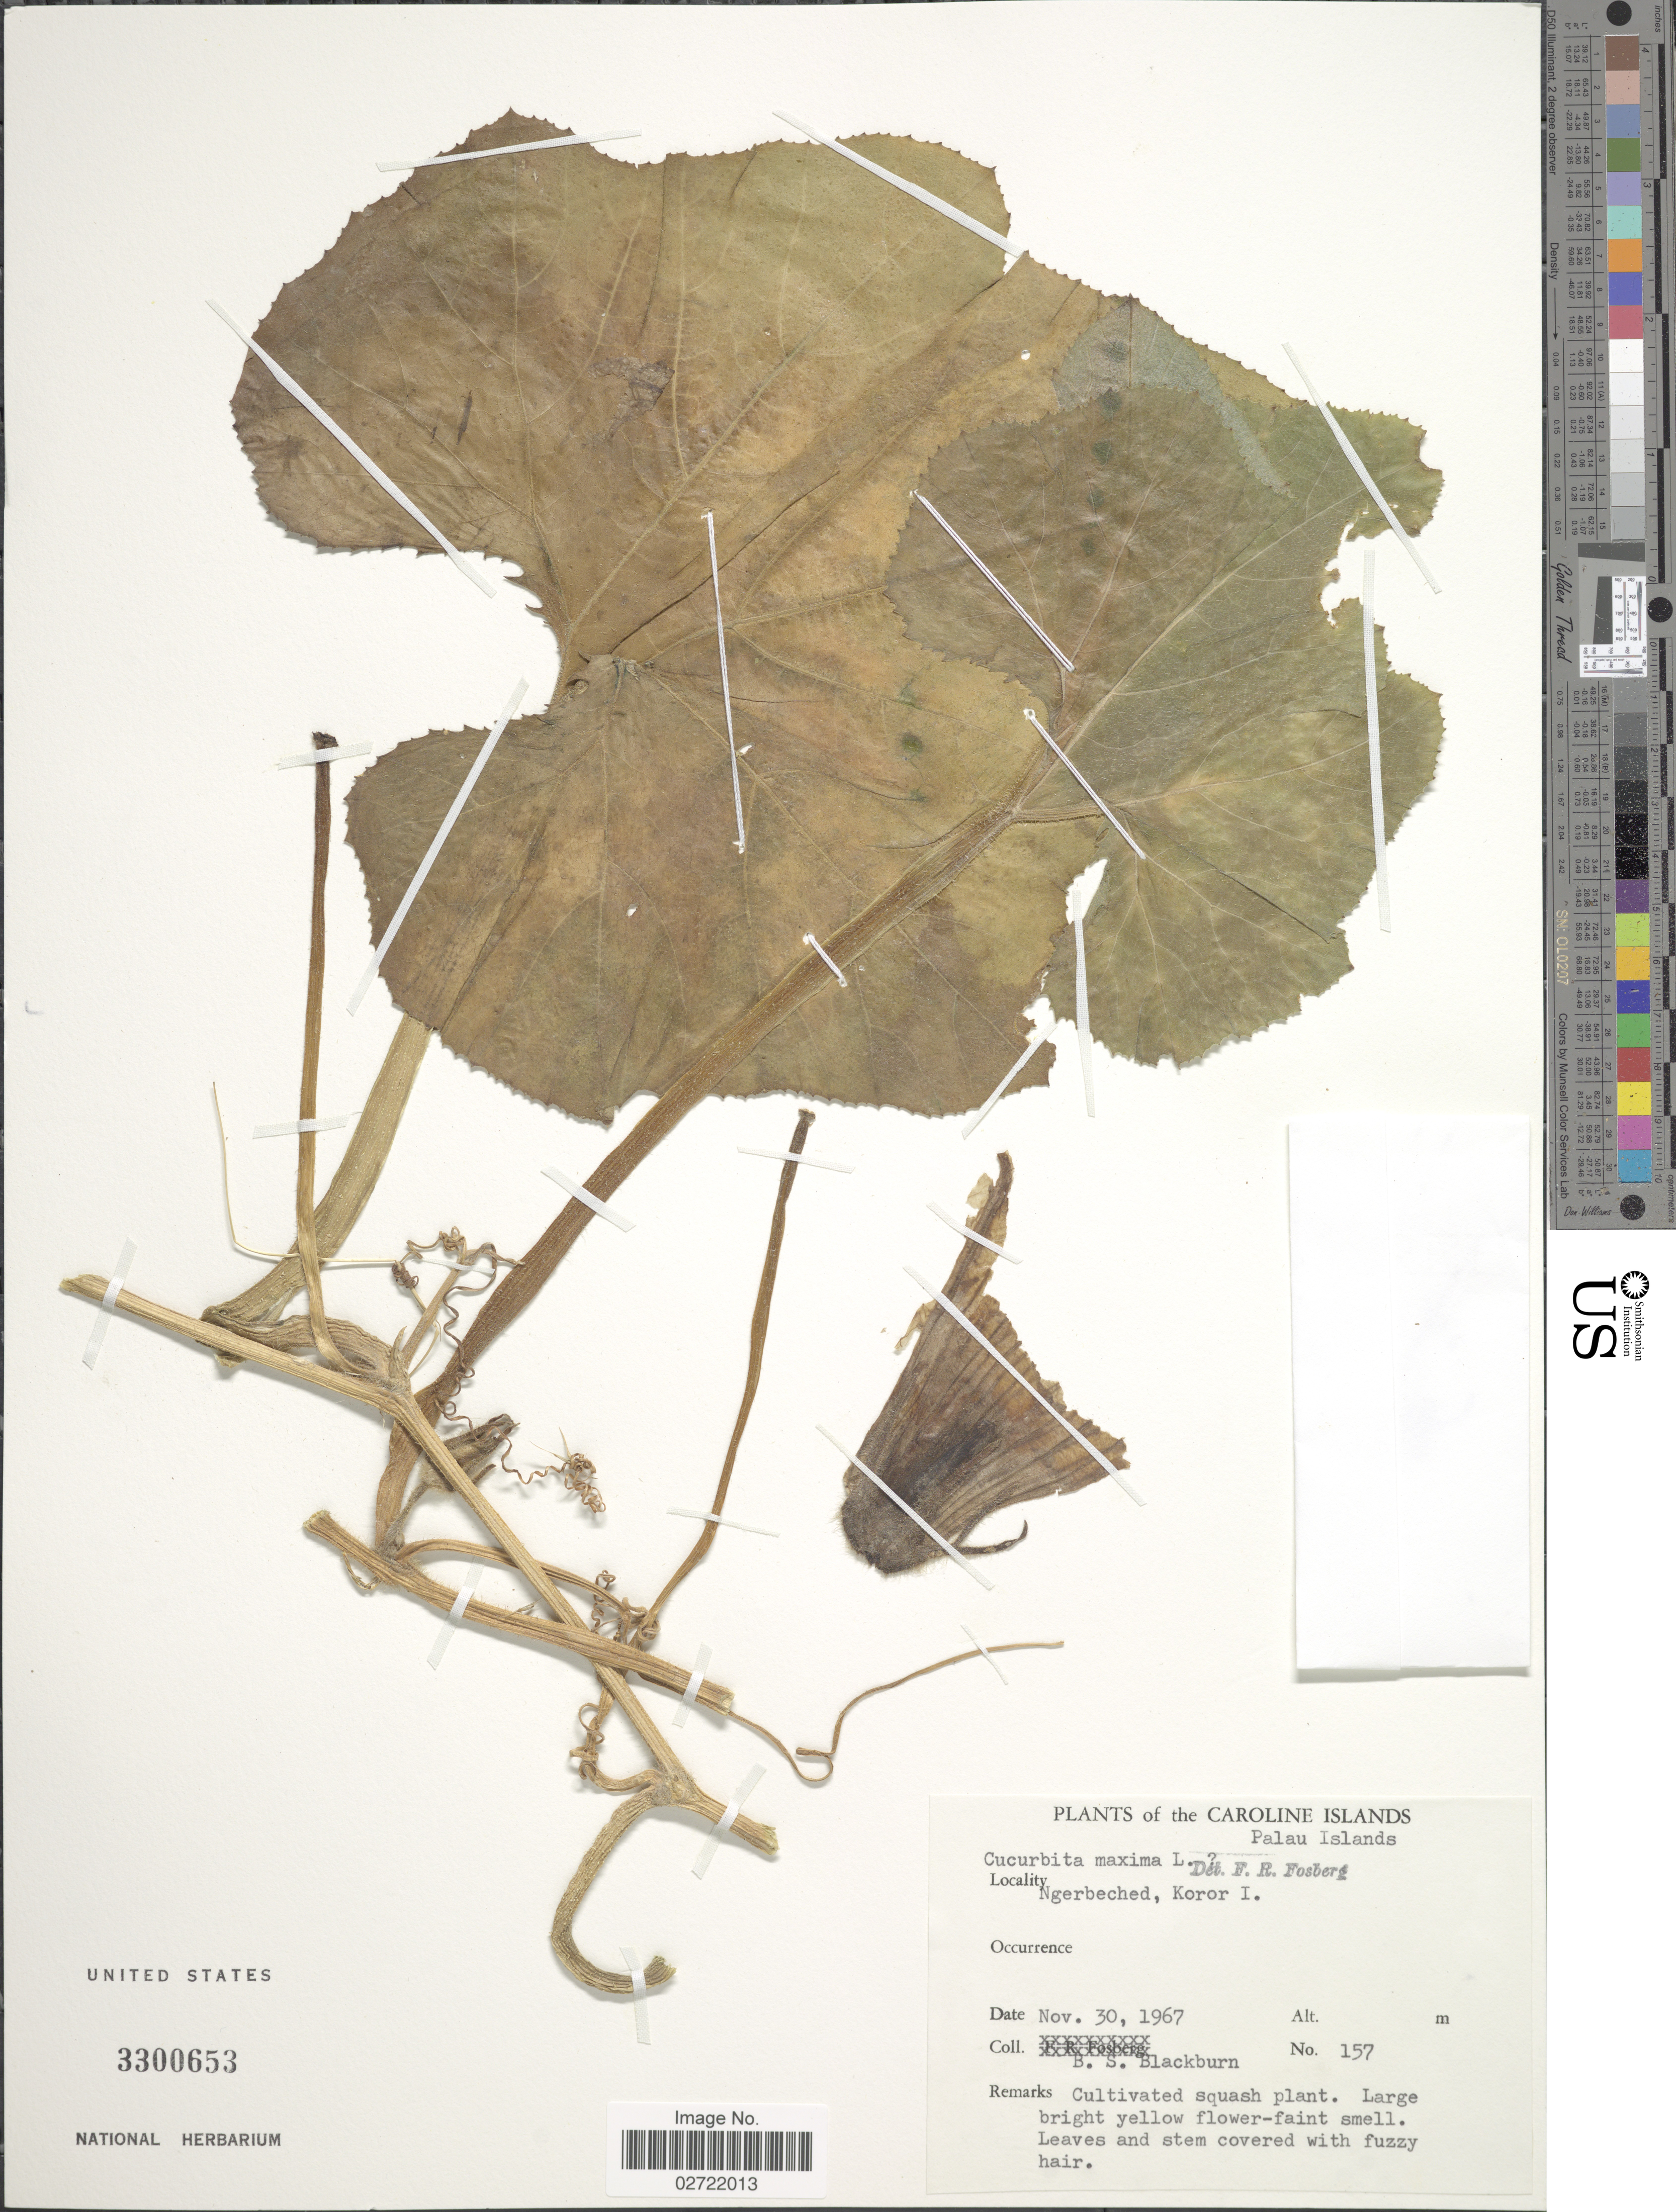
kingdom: Plantae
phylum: Tracheophyta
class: Magnoliopsida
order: Cucurbitales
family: Cucurbitaceae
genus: Cucurbita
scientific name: Cucurbita maxima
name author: Duchesne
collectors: B. S. Blackburn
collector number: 157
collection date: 1967-11-30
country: Palau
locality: The Caroline Islands, Palau Islands, Ngerbeched, Koror I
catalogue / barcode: US 3300653